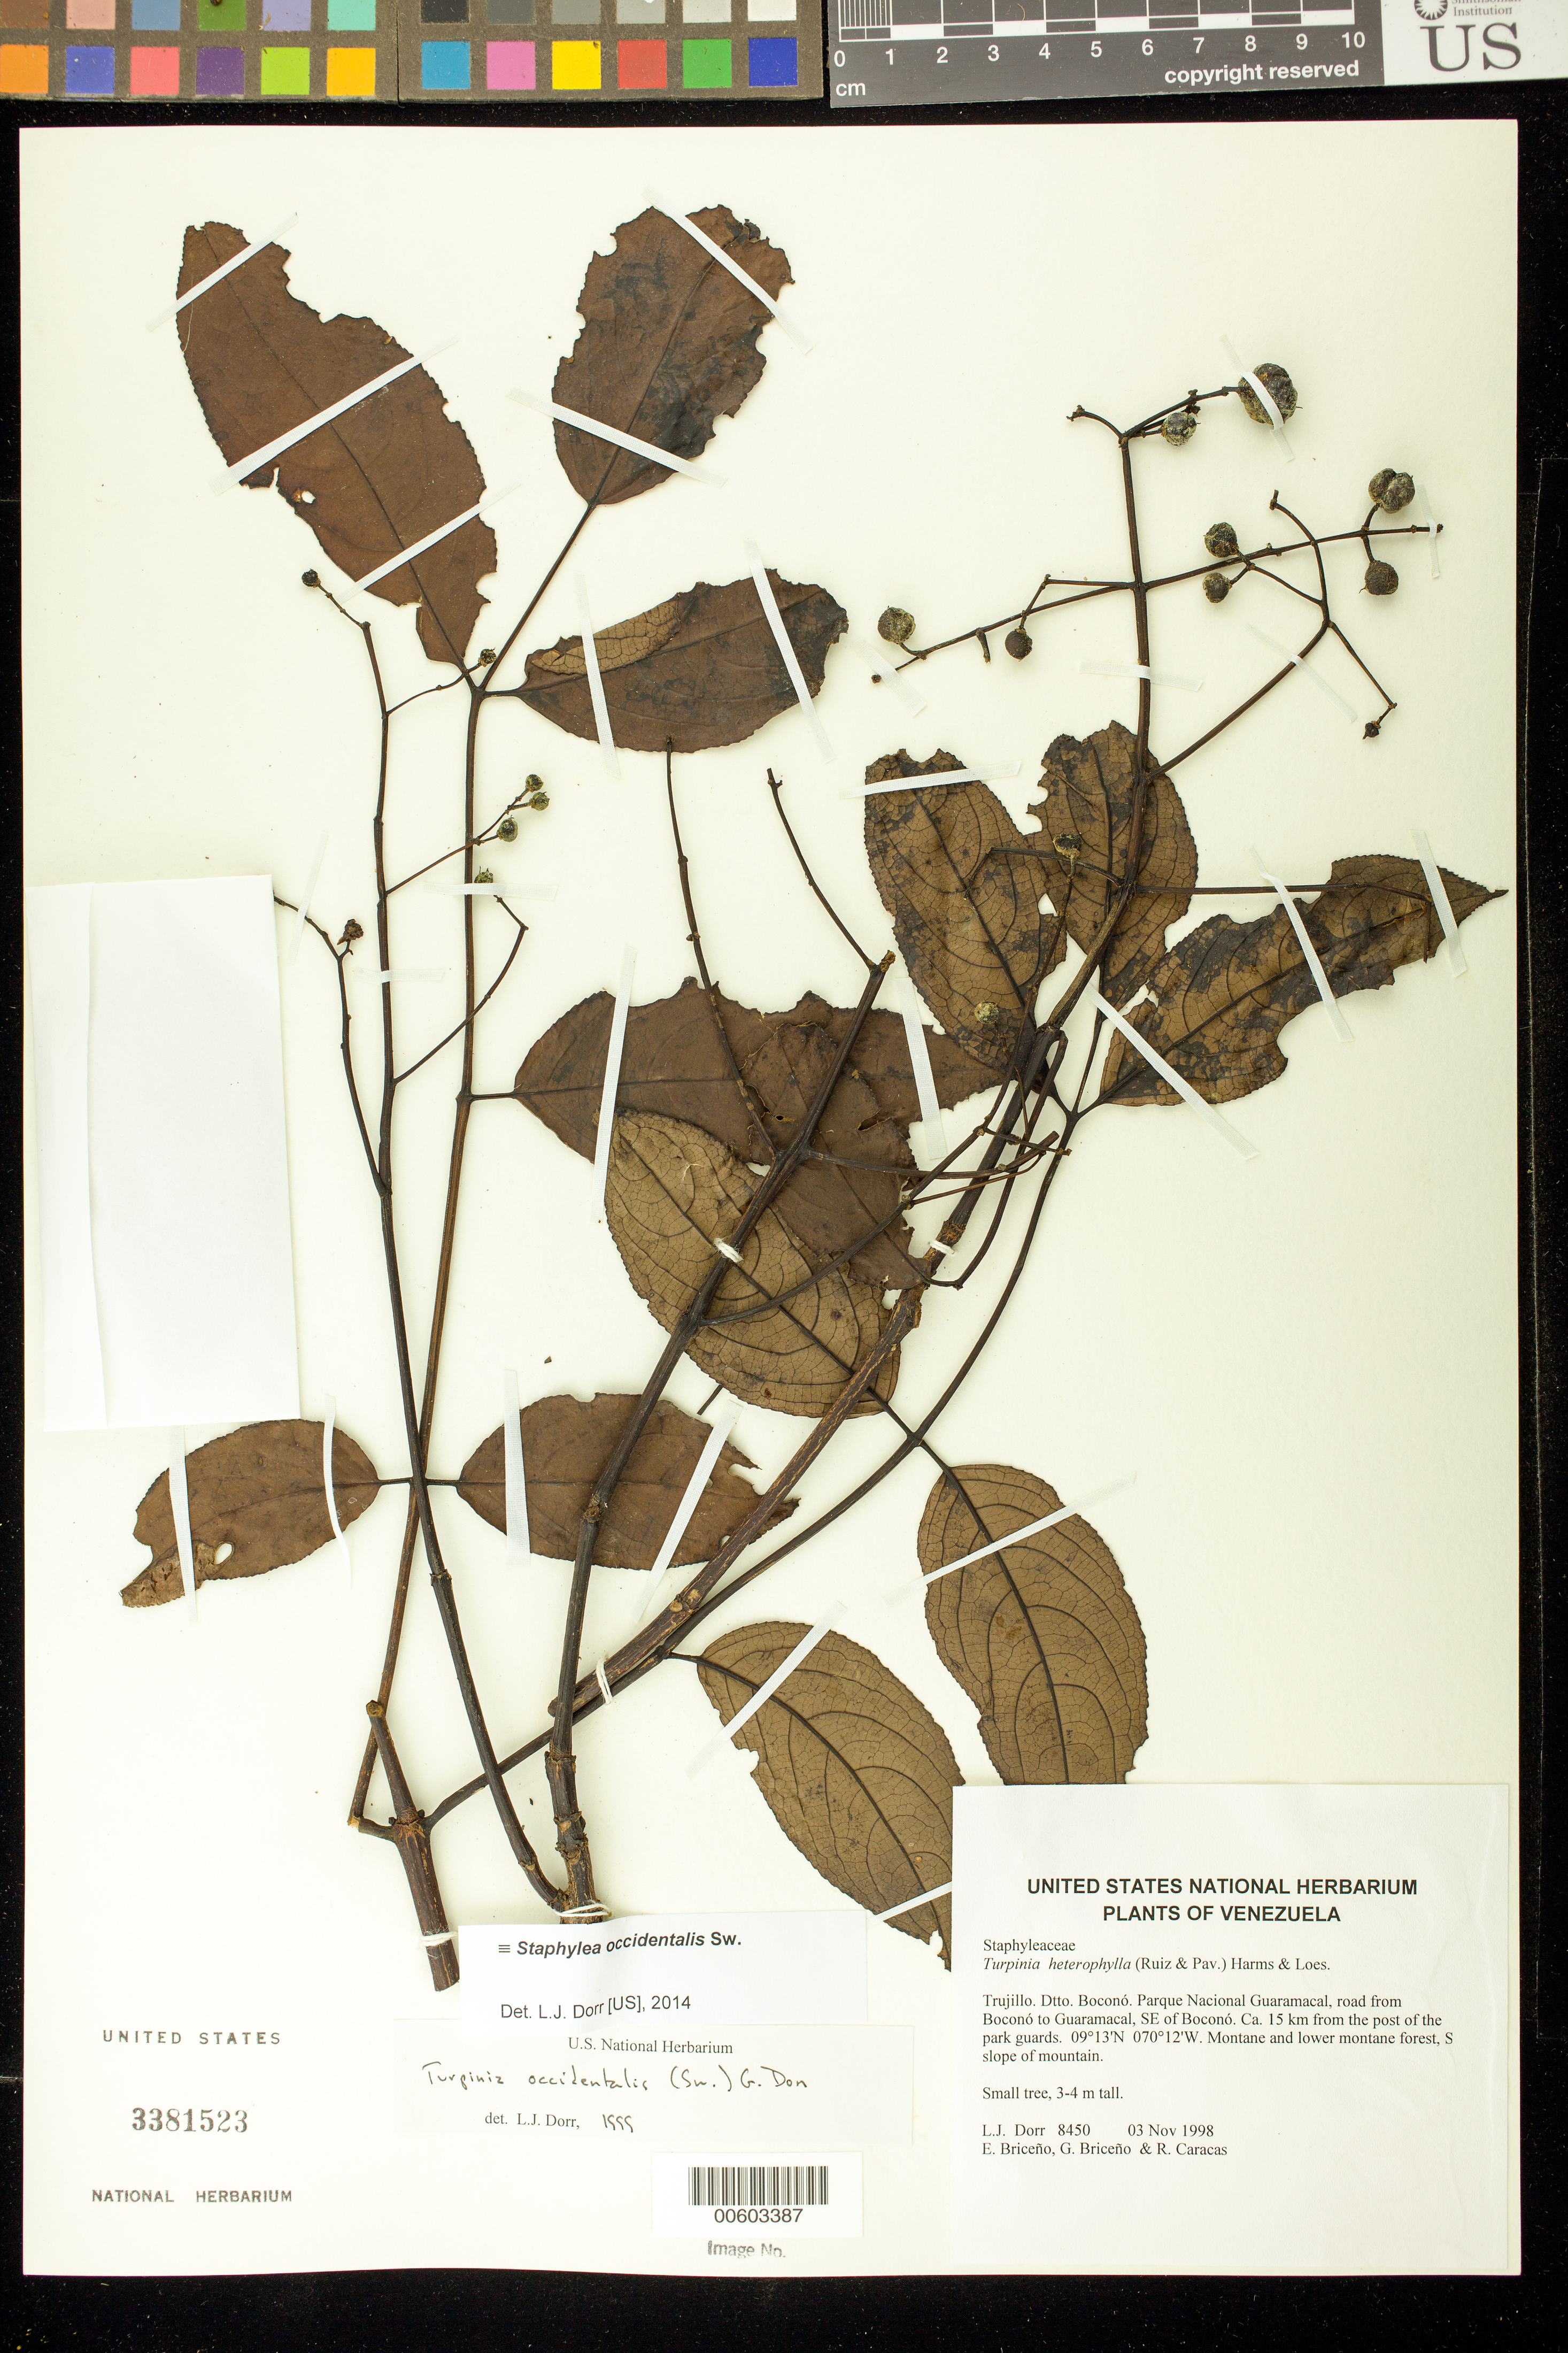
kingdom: Plantae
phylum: Tracheophyta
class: Magnoliopsida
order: Crossosomatales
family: Staphyleaceae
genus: Staphylea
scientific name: Staphylea occidentalis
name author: Sw.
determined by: Dorr, L. J., (BOT), Smithsonian Institution - National Museum of Natural History (UNITED STATES)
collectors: L. J. Dorr, E. Briceño, G. Briceño & R. Caracas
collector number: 8450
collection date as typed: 03 Nov 1998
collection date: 1998-11-03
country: Venezuela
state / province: Trujillo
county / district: Boconó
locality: Parque Nacional Guaramacal, road from Boconó to Guaramacal, SE of Boconó, ca. 15 km from the post of the park guards.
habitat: Montane and lower montane forest, S slope of mountain.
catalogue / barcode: US 3381523